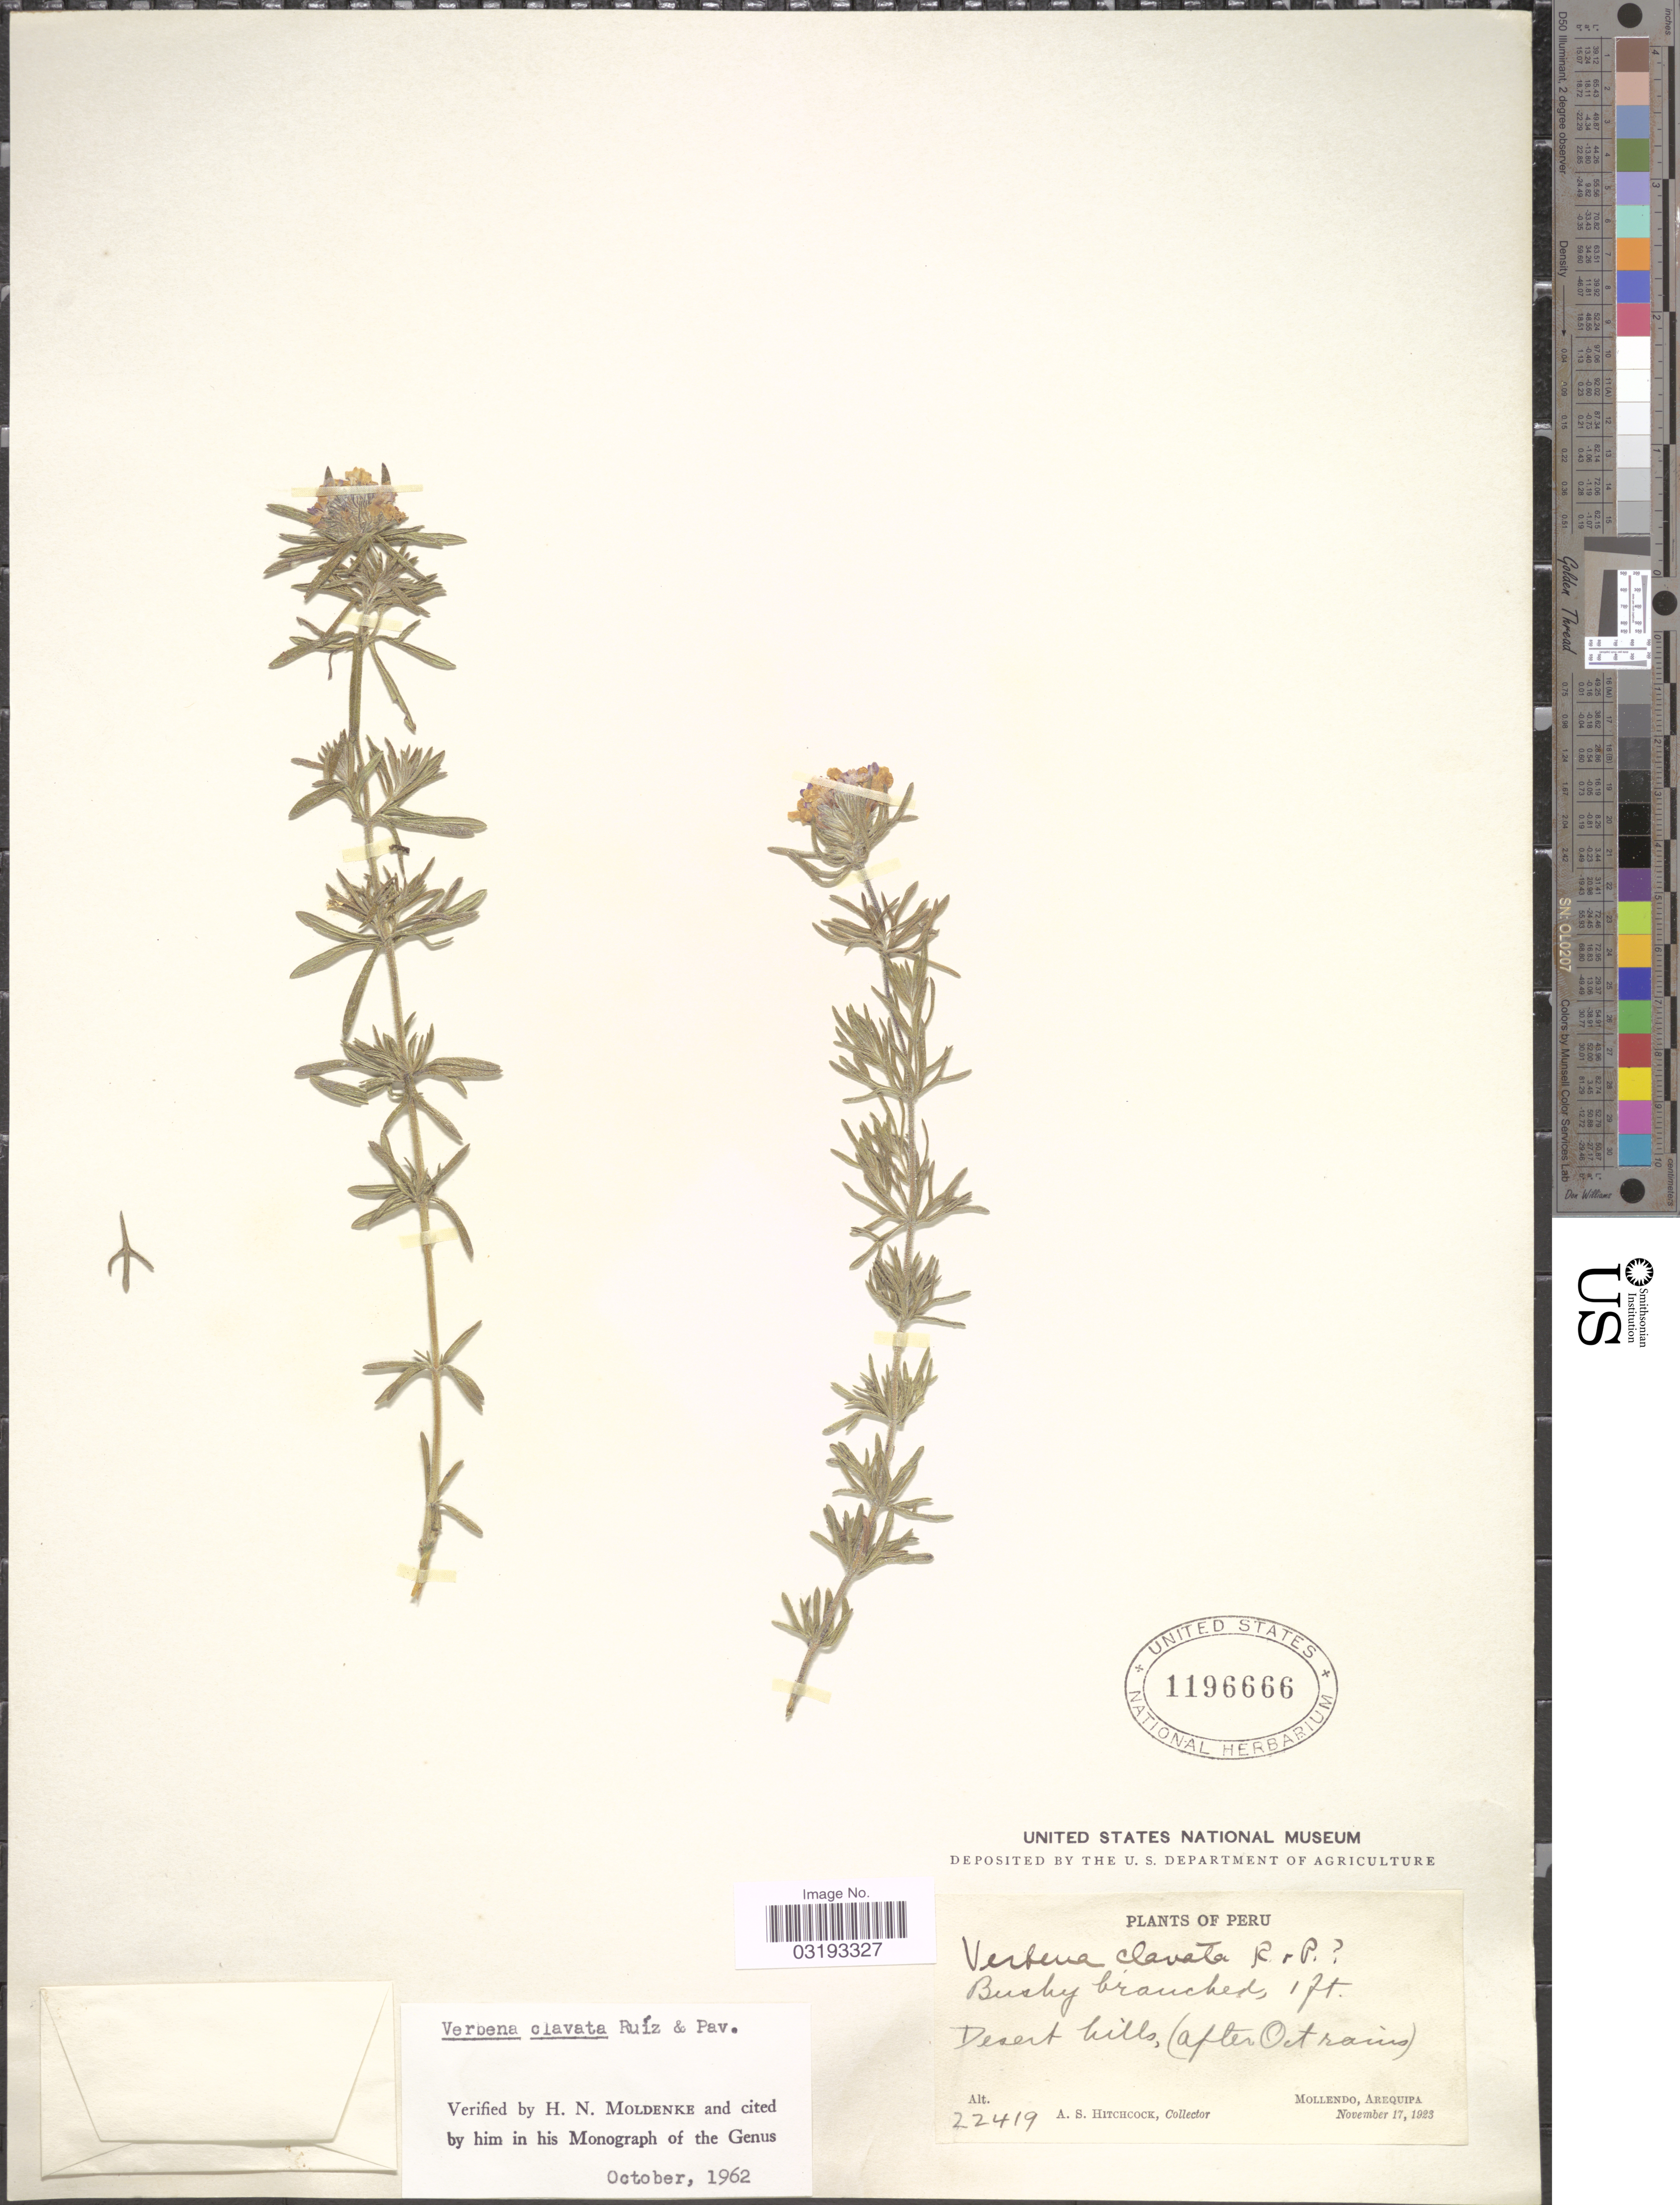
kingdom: Plantae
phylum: Tracheophyta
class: Magnoliopsida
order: Lamiales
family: Verbenaceae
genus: Verbena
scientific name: Verbena clavata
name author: Ruiz & Pav.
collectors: A. S. Hitchcock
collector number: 22419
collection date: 1923-11-17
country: Peru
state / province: Arequipa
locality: Desert hills, (after Oct rains). Mollendo, Arequipa.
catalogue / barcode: US 1196666